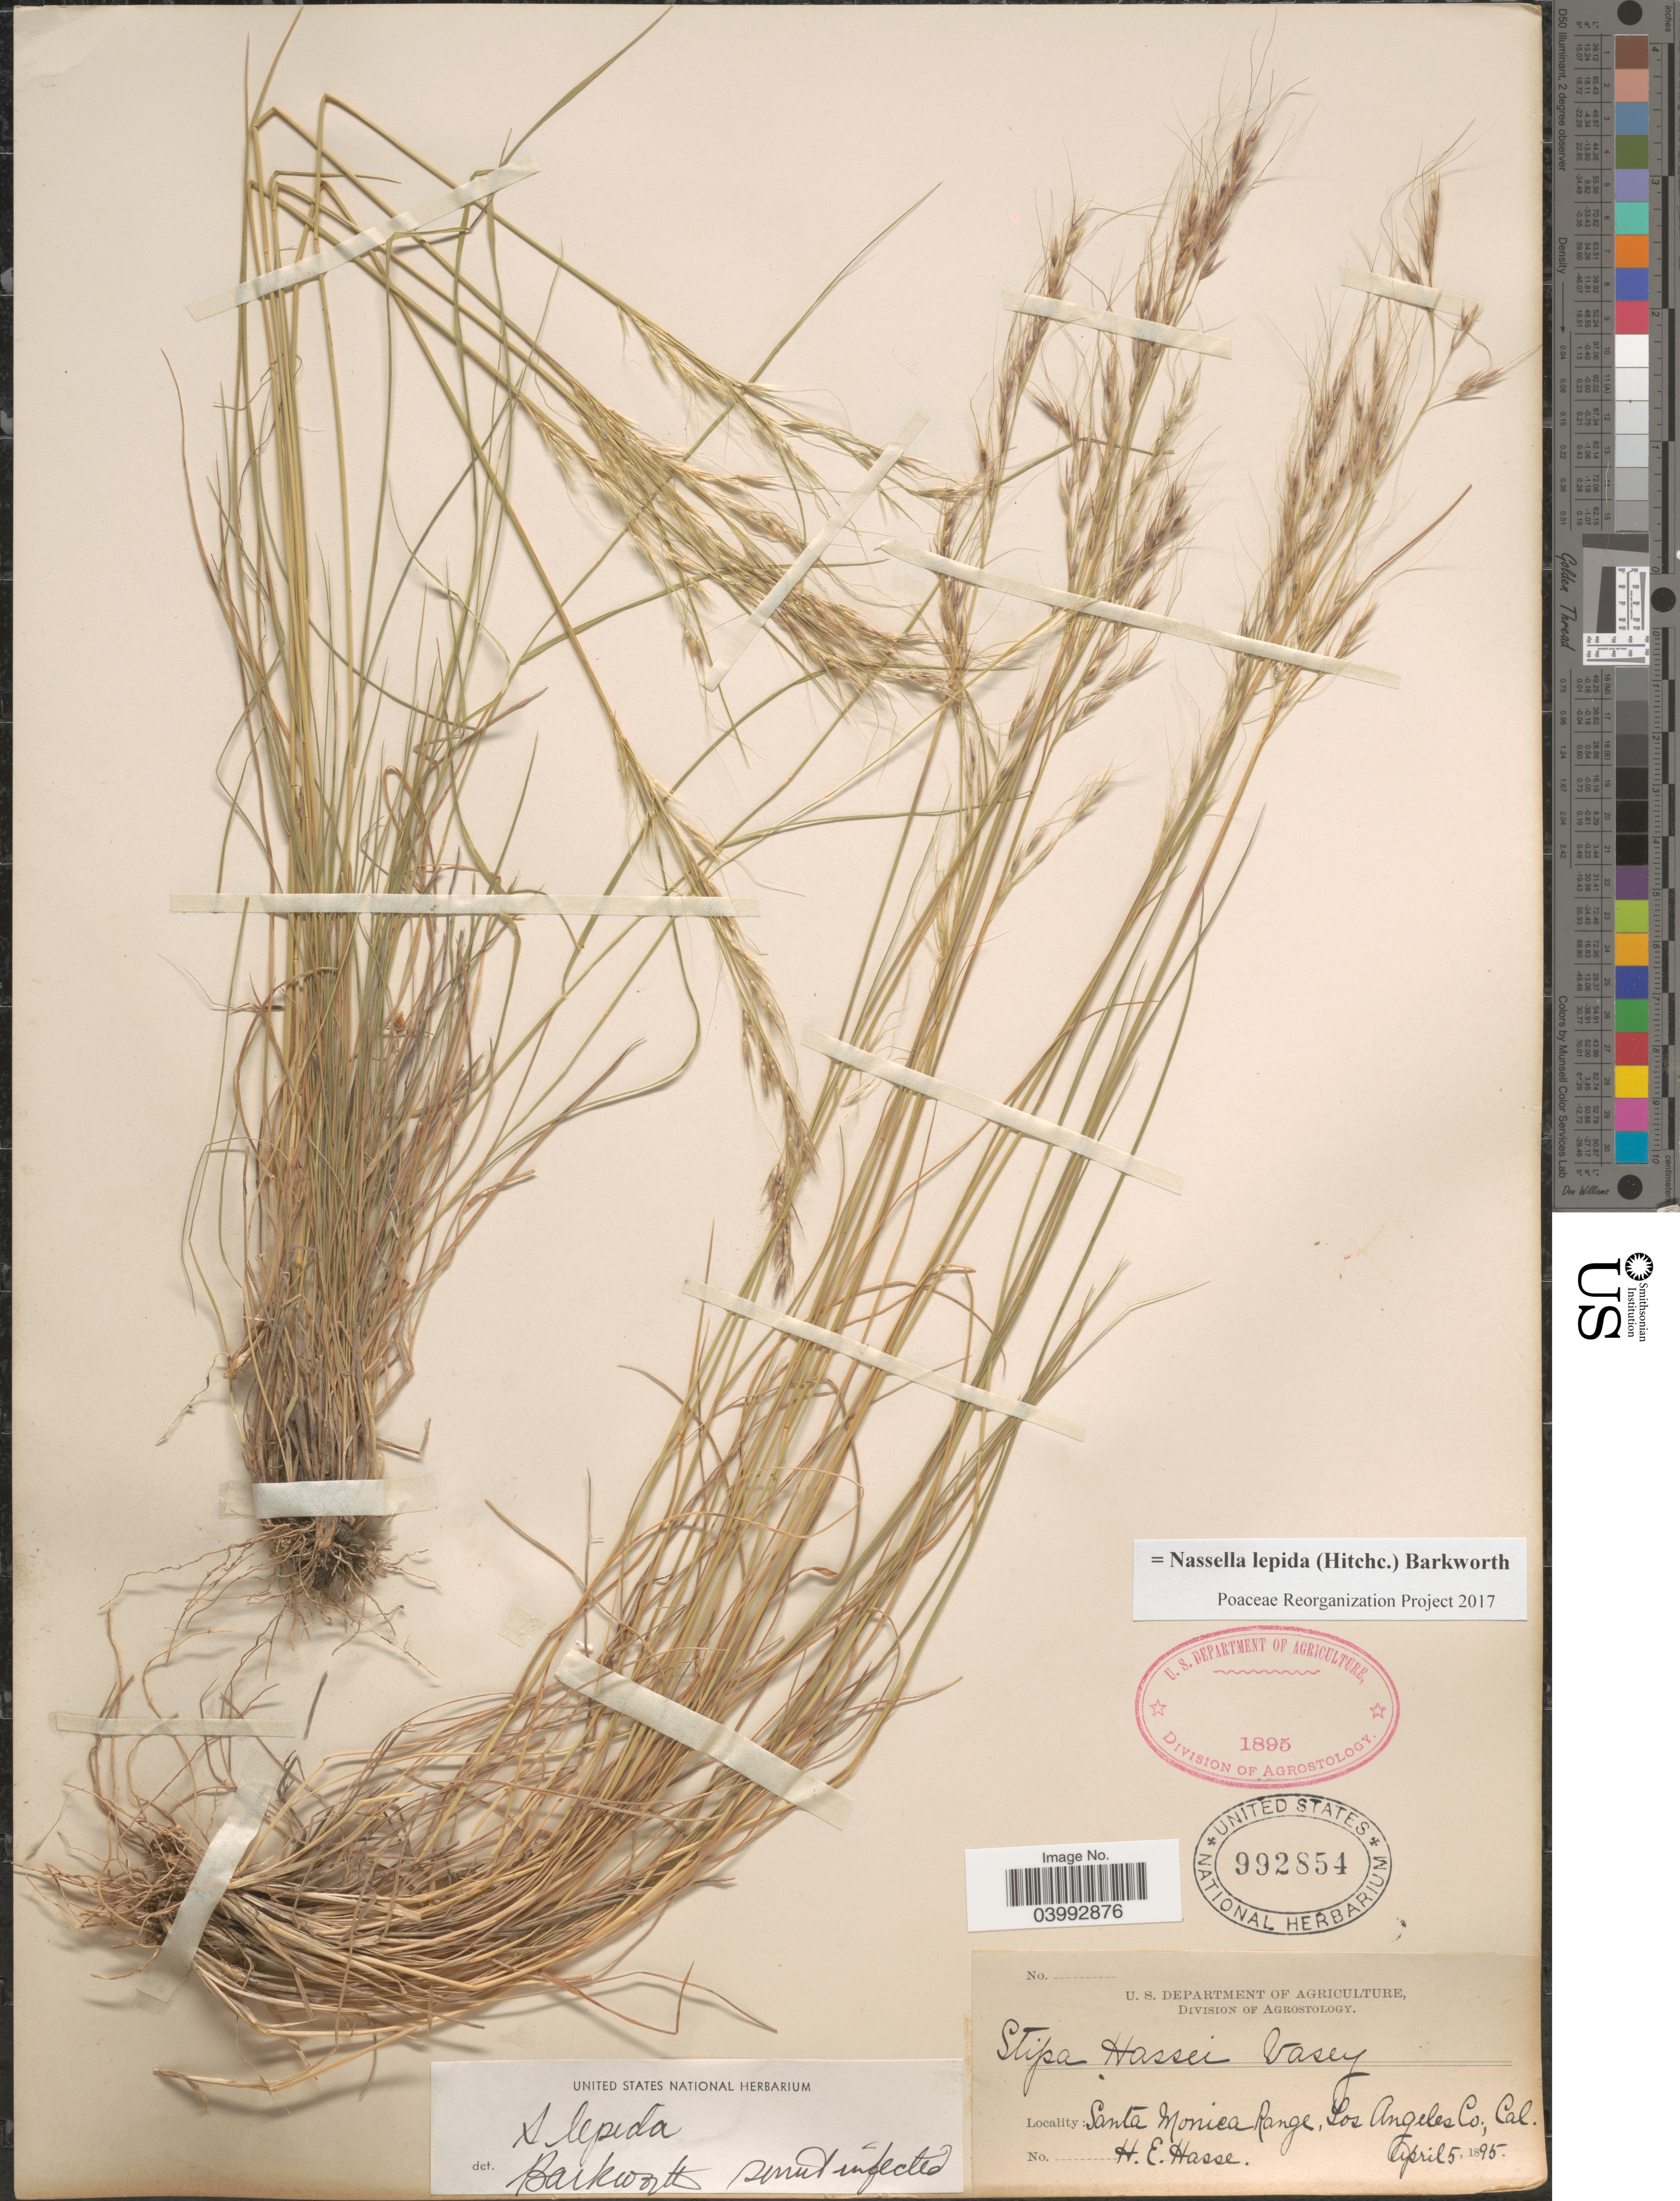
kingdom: Plantae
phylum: Tracheophyta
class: Liliopsida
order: Poales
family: Poaceae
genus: Nassella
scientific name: Nassella lepida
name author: (Hitchc.) Barkworth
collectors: H. E. Hasse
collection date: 1895-04-05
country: United States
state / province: California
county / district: Los Angeles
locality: Santa Monica Range, Los Angeles Co.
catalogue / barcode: US 992854